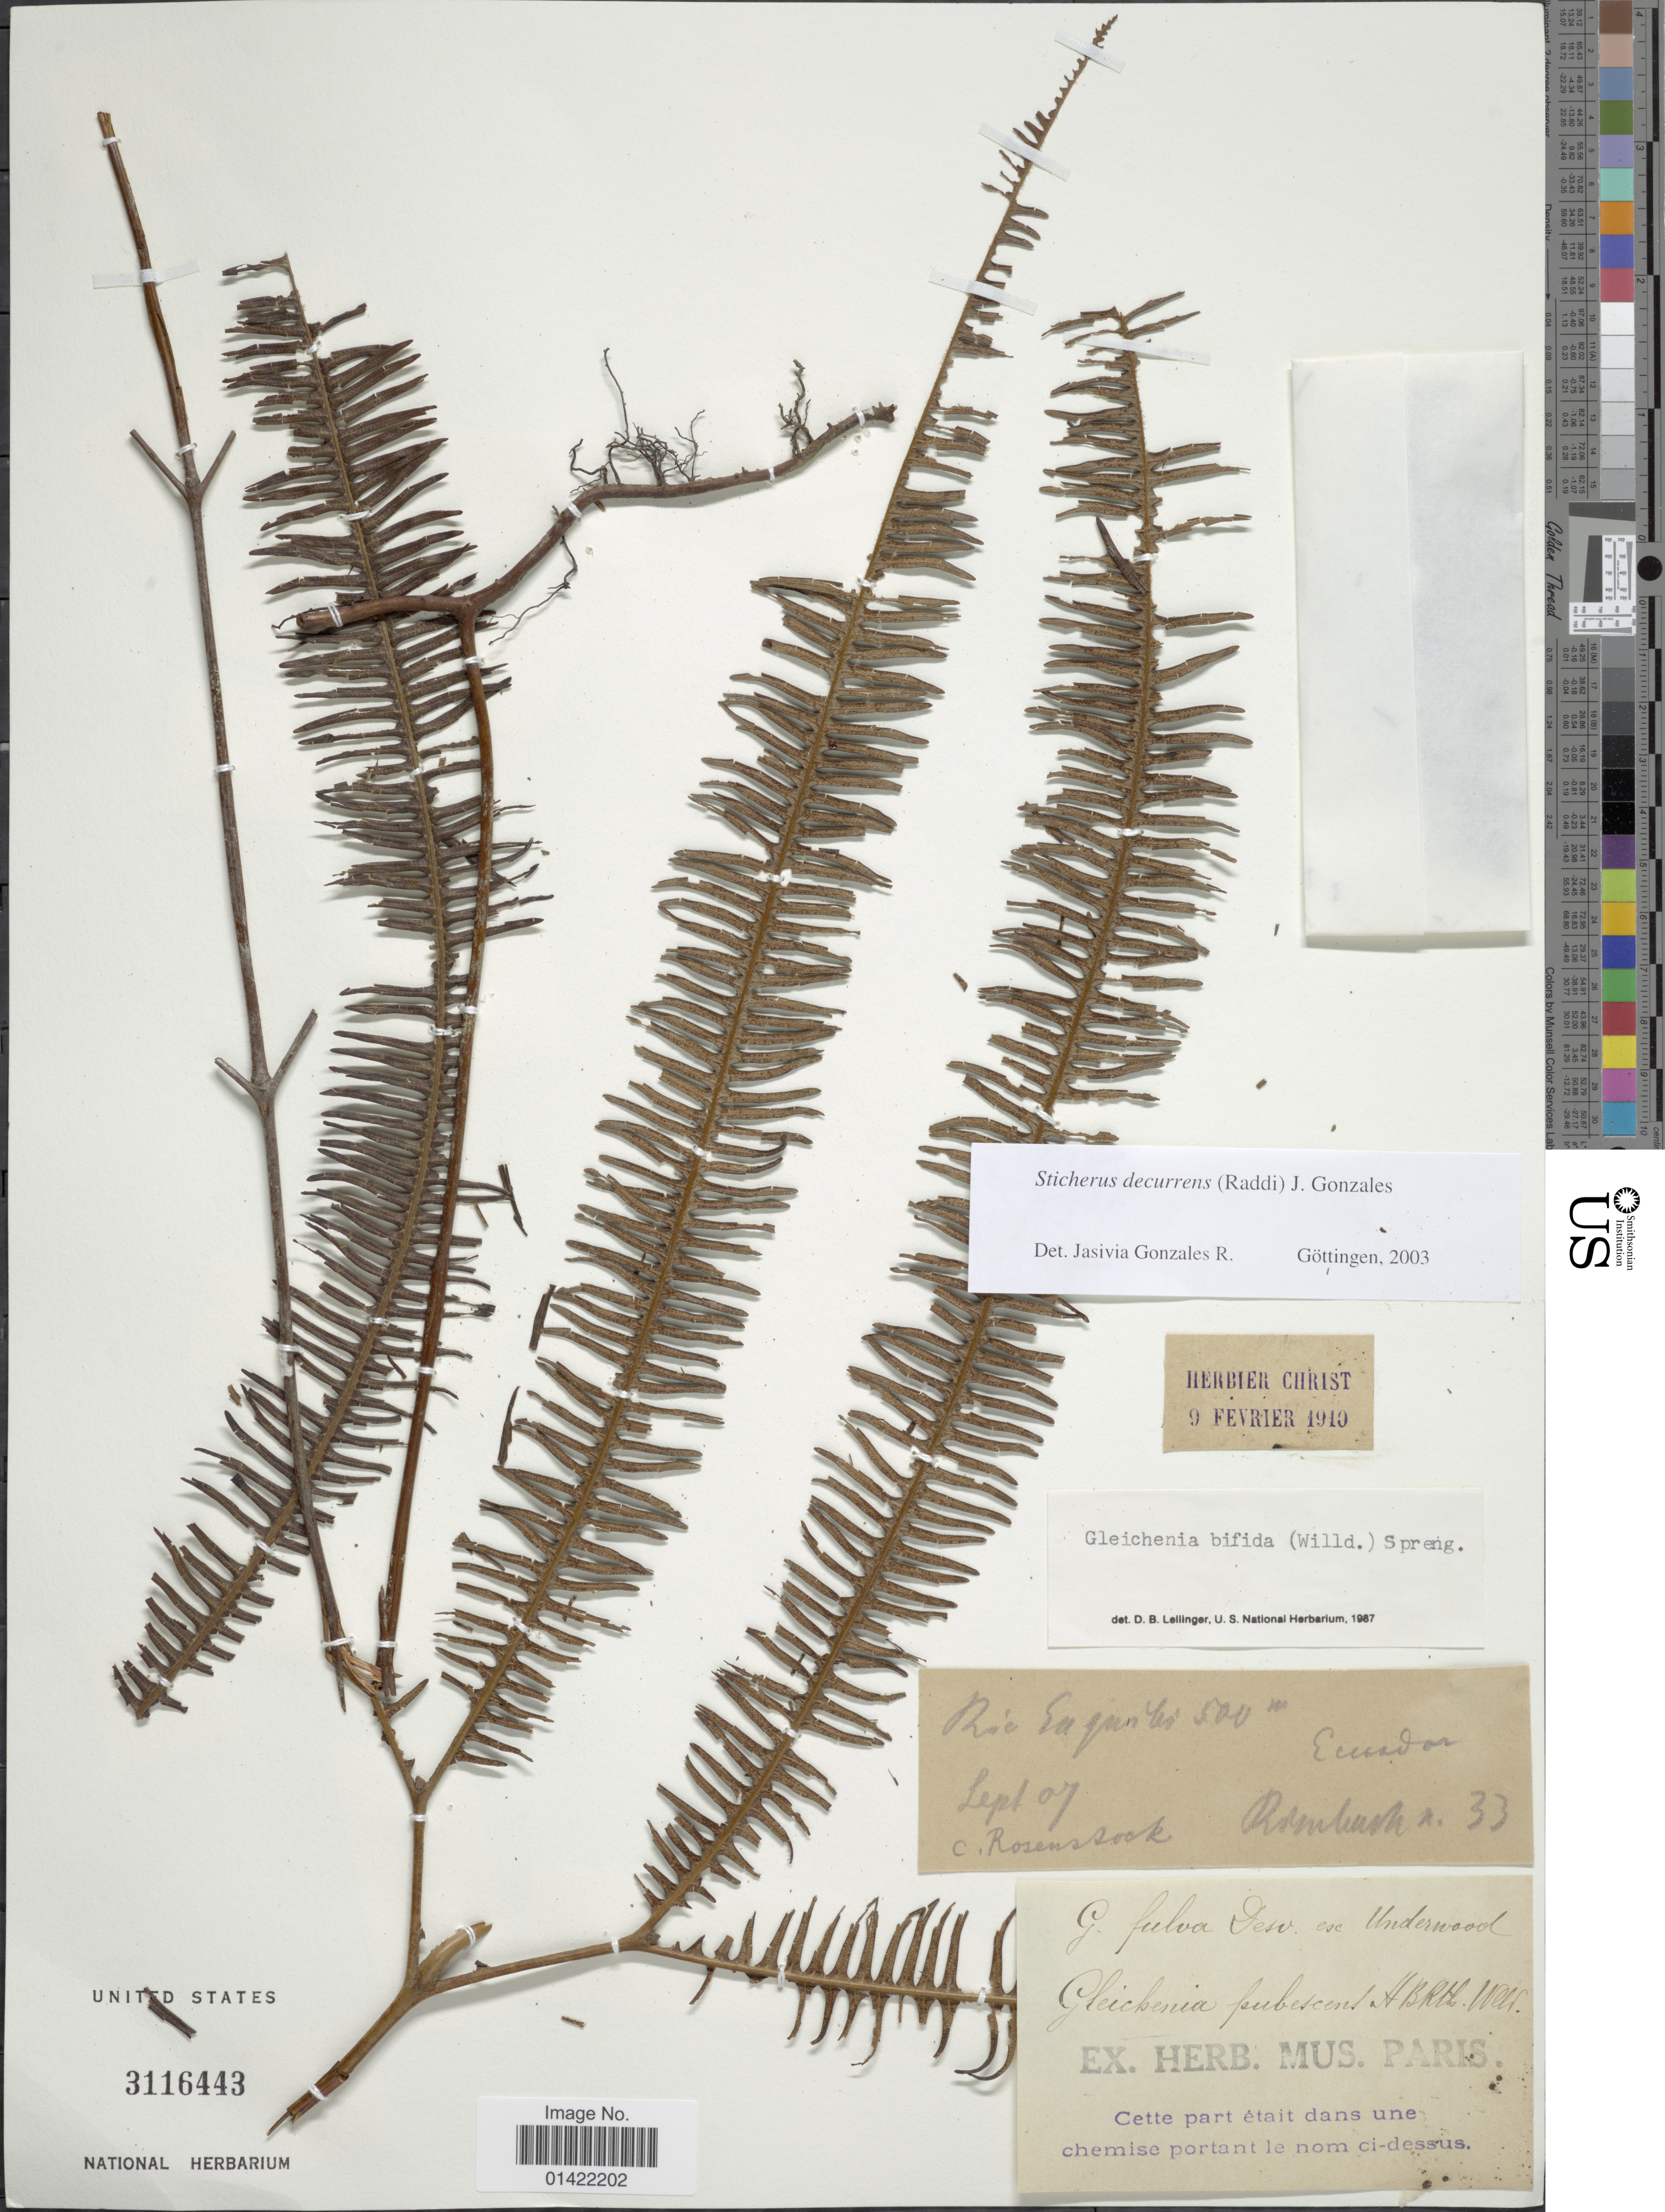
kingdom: Plantae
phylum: Tracheophyta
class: Polypodiopsida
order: Gleicheniales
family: Gleicheniaceae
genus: Sticherus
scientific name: Sticherus decurrens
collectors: C. Rosenstock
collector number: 33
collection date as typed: Transcribed d/m/y: /9/7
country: Ecuador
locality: Rio Eugenles Rombush [interpreted]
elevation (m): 500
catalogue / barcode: US 3116443